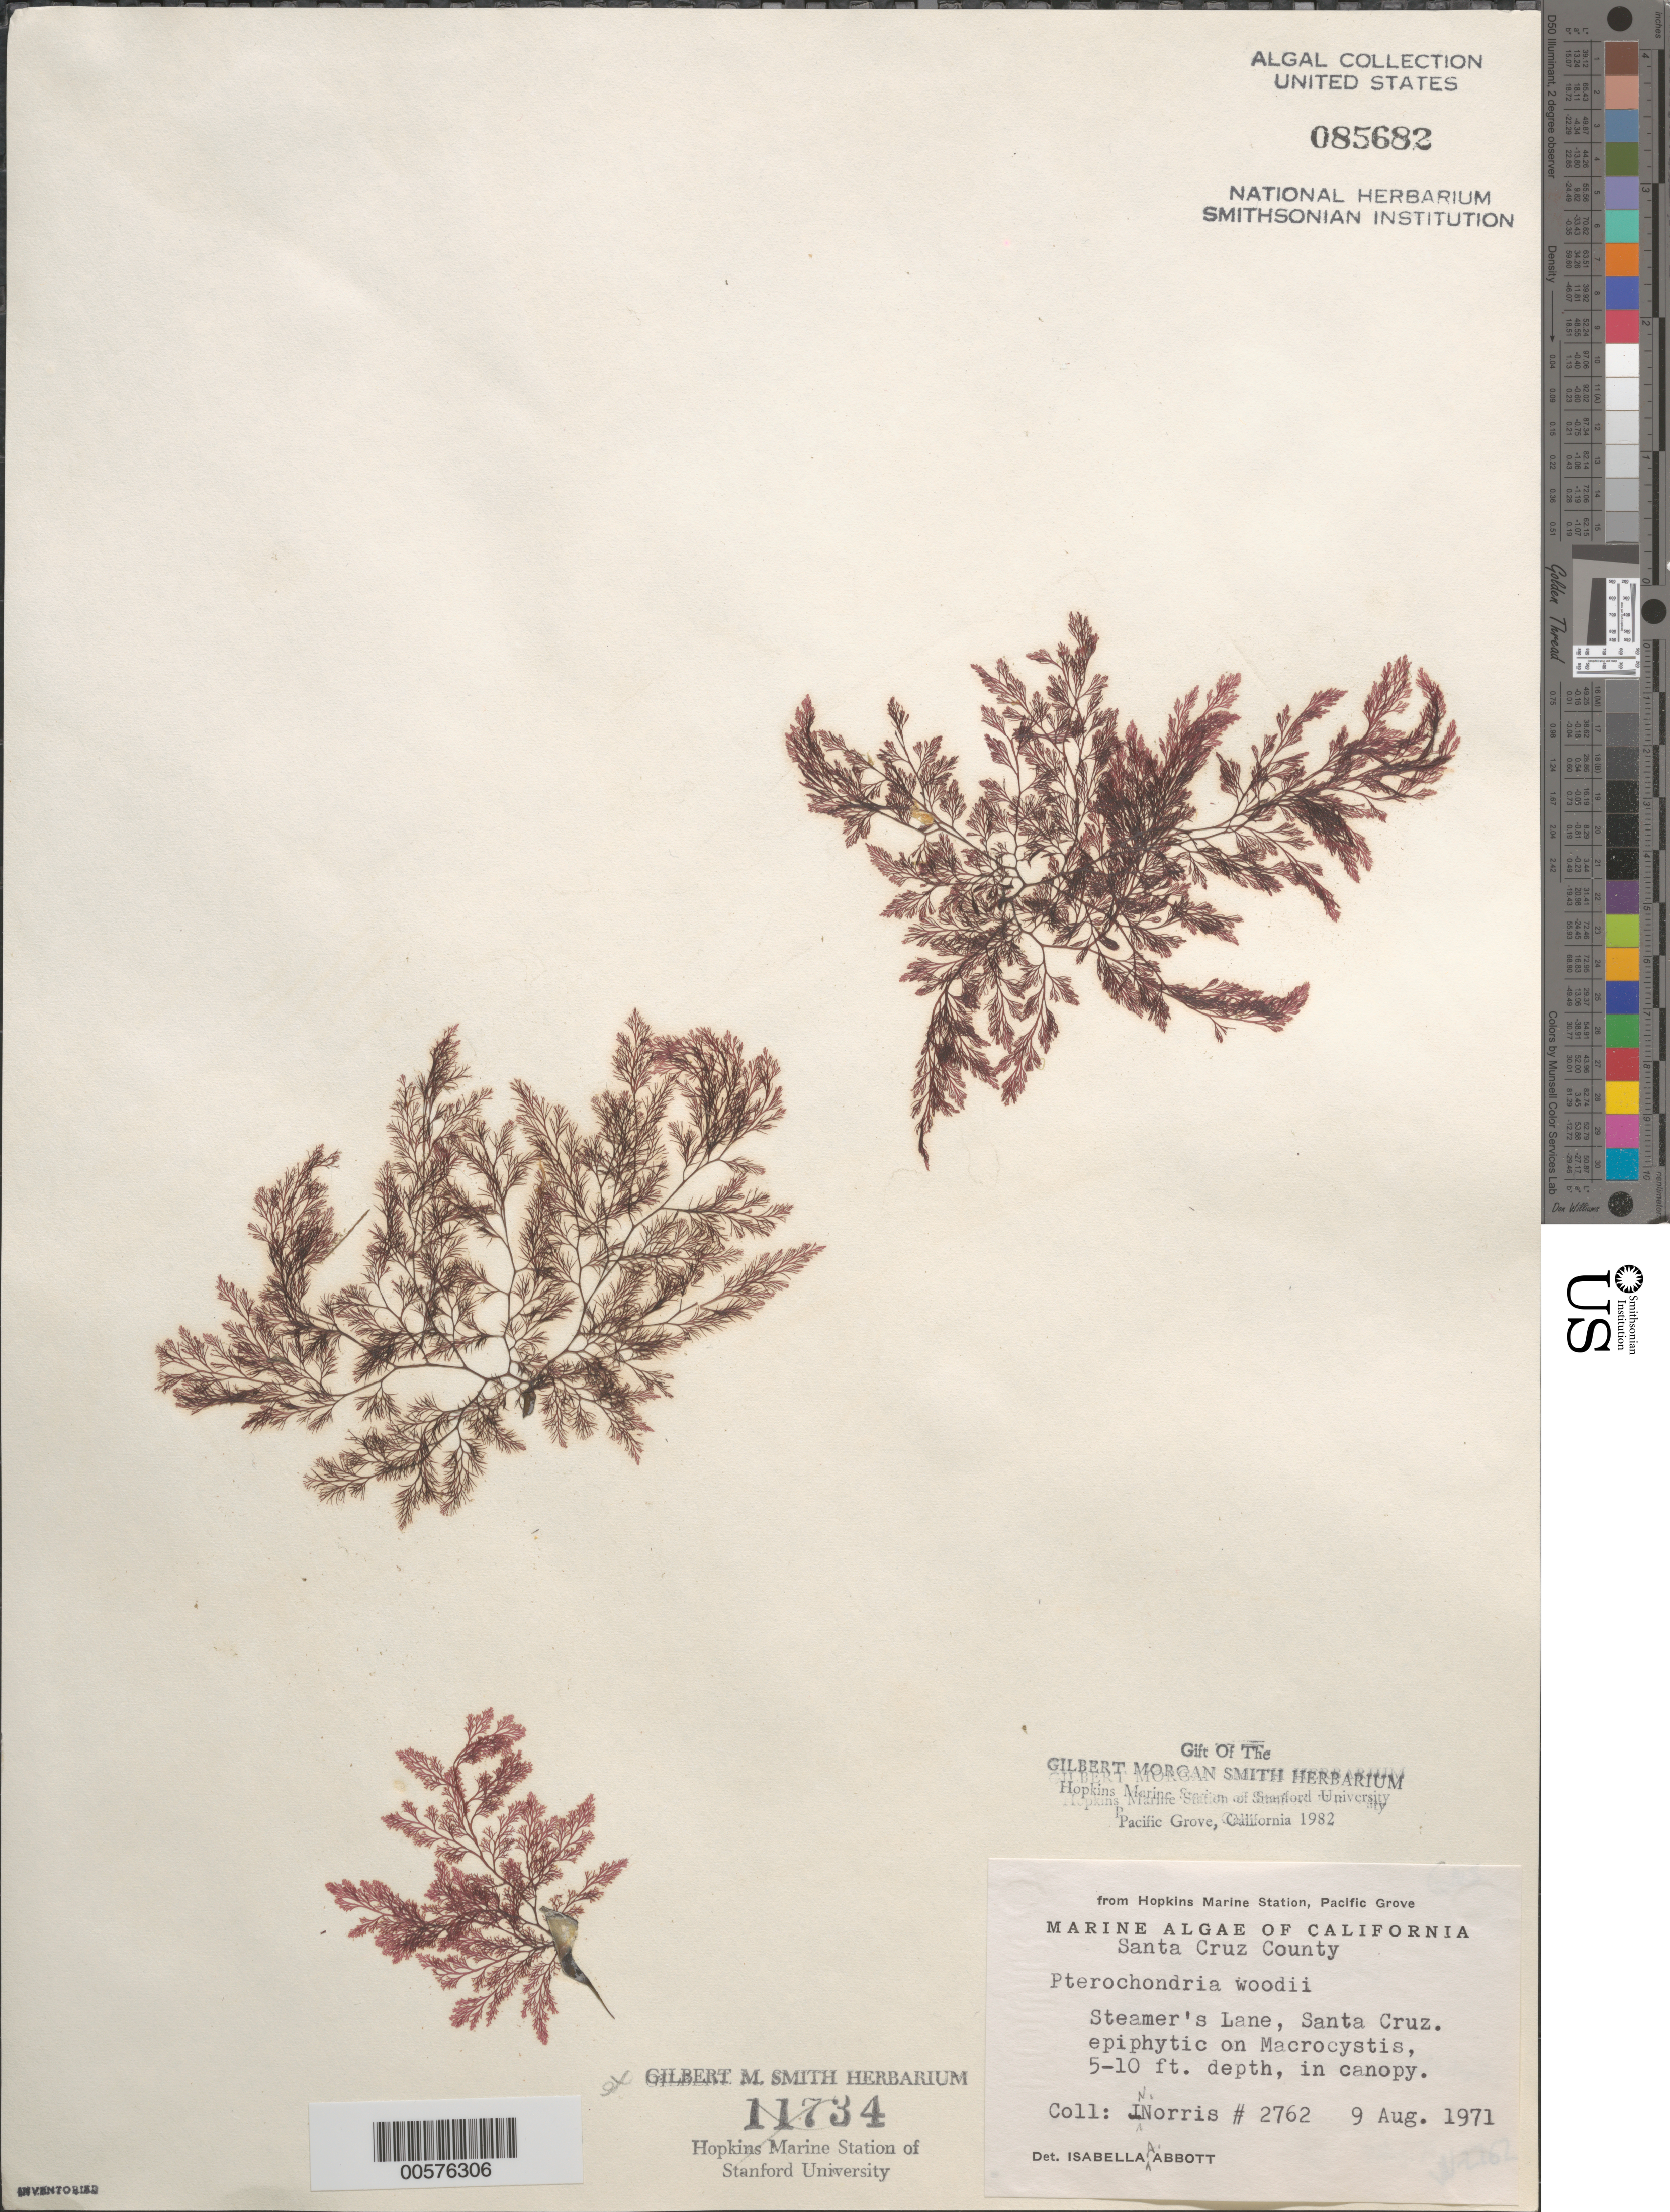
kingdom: Plantae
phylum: Rhodophyta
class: Florideophyceae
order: Ceramiales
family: Rhodomelaceae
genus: Pterochondria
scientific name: Pterochondria woodii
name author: (Harv.) Hollenb.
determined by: Abbott, Isabella A.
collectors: J. N. Norris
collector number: JN-2762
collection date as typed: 09 Aug 1971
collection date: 1971-08-09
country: United States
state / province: California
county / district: Santa Cruz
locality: Steamer's Lane, Santa Cruz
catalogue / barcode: US 85682